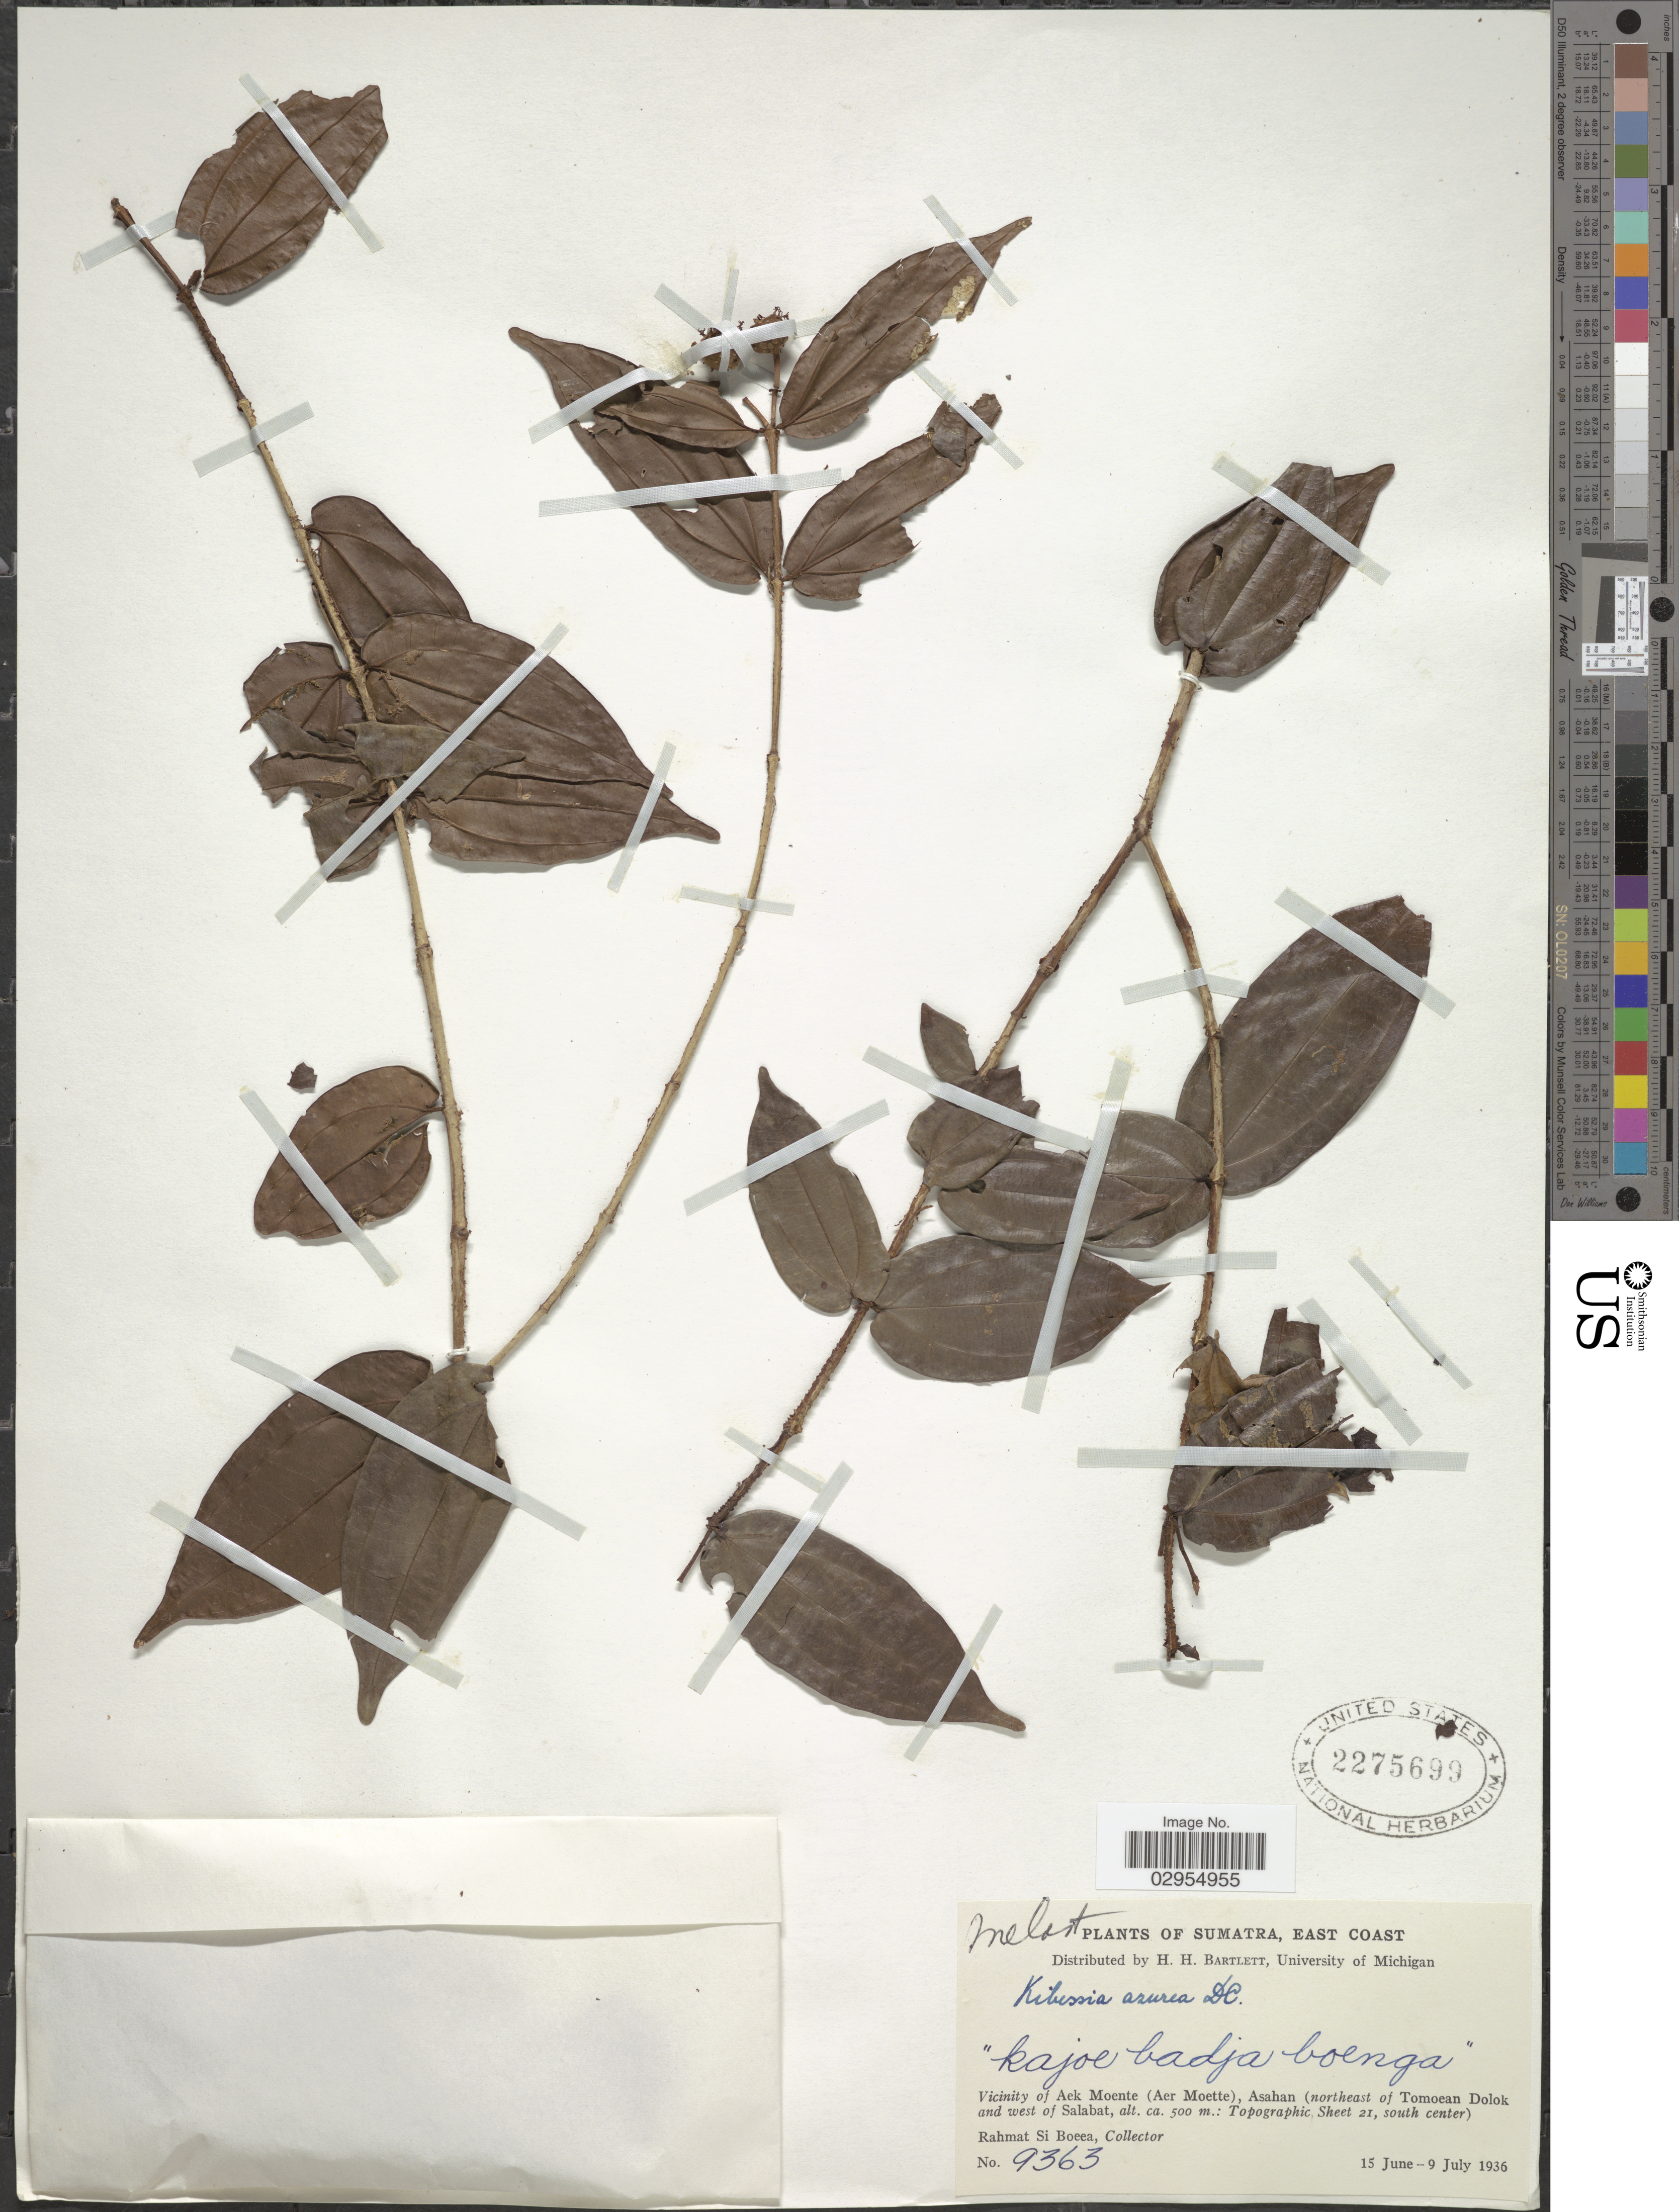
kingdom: Plantae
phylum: Tracheophyta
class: Magnoliopsida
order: Myrtales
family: Melastomataceae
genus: Pternandra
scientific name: Pternandra azurea var. cordata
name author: (Korth.) J.F. Maxwell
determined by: Maxwell, J. F.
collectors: Rahmat Si Boeea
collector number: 9363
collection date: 1936-06-15/1936-07-09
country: Indonesia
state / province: Sumatra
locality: East Coast. Vicinity of Aek Moente (Aer Moette), Asahan (northeast of Tomoean Dolok and west of Salabat, Topographic Sheet 21, south center).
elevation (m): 500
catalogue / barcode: US 2275699